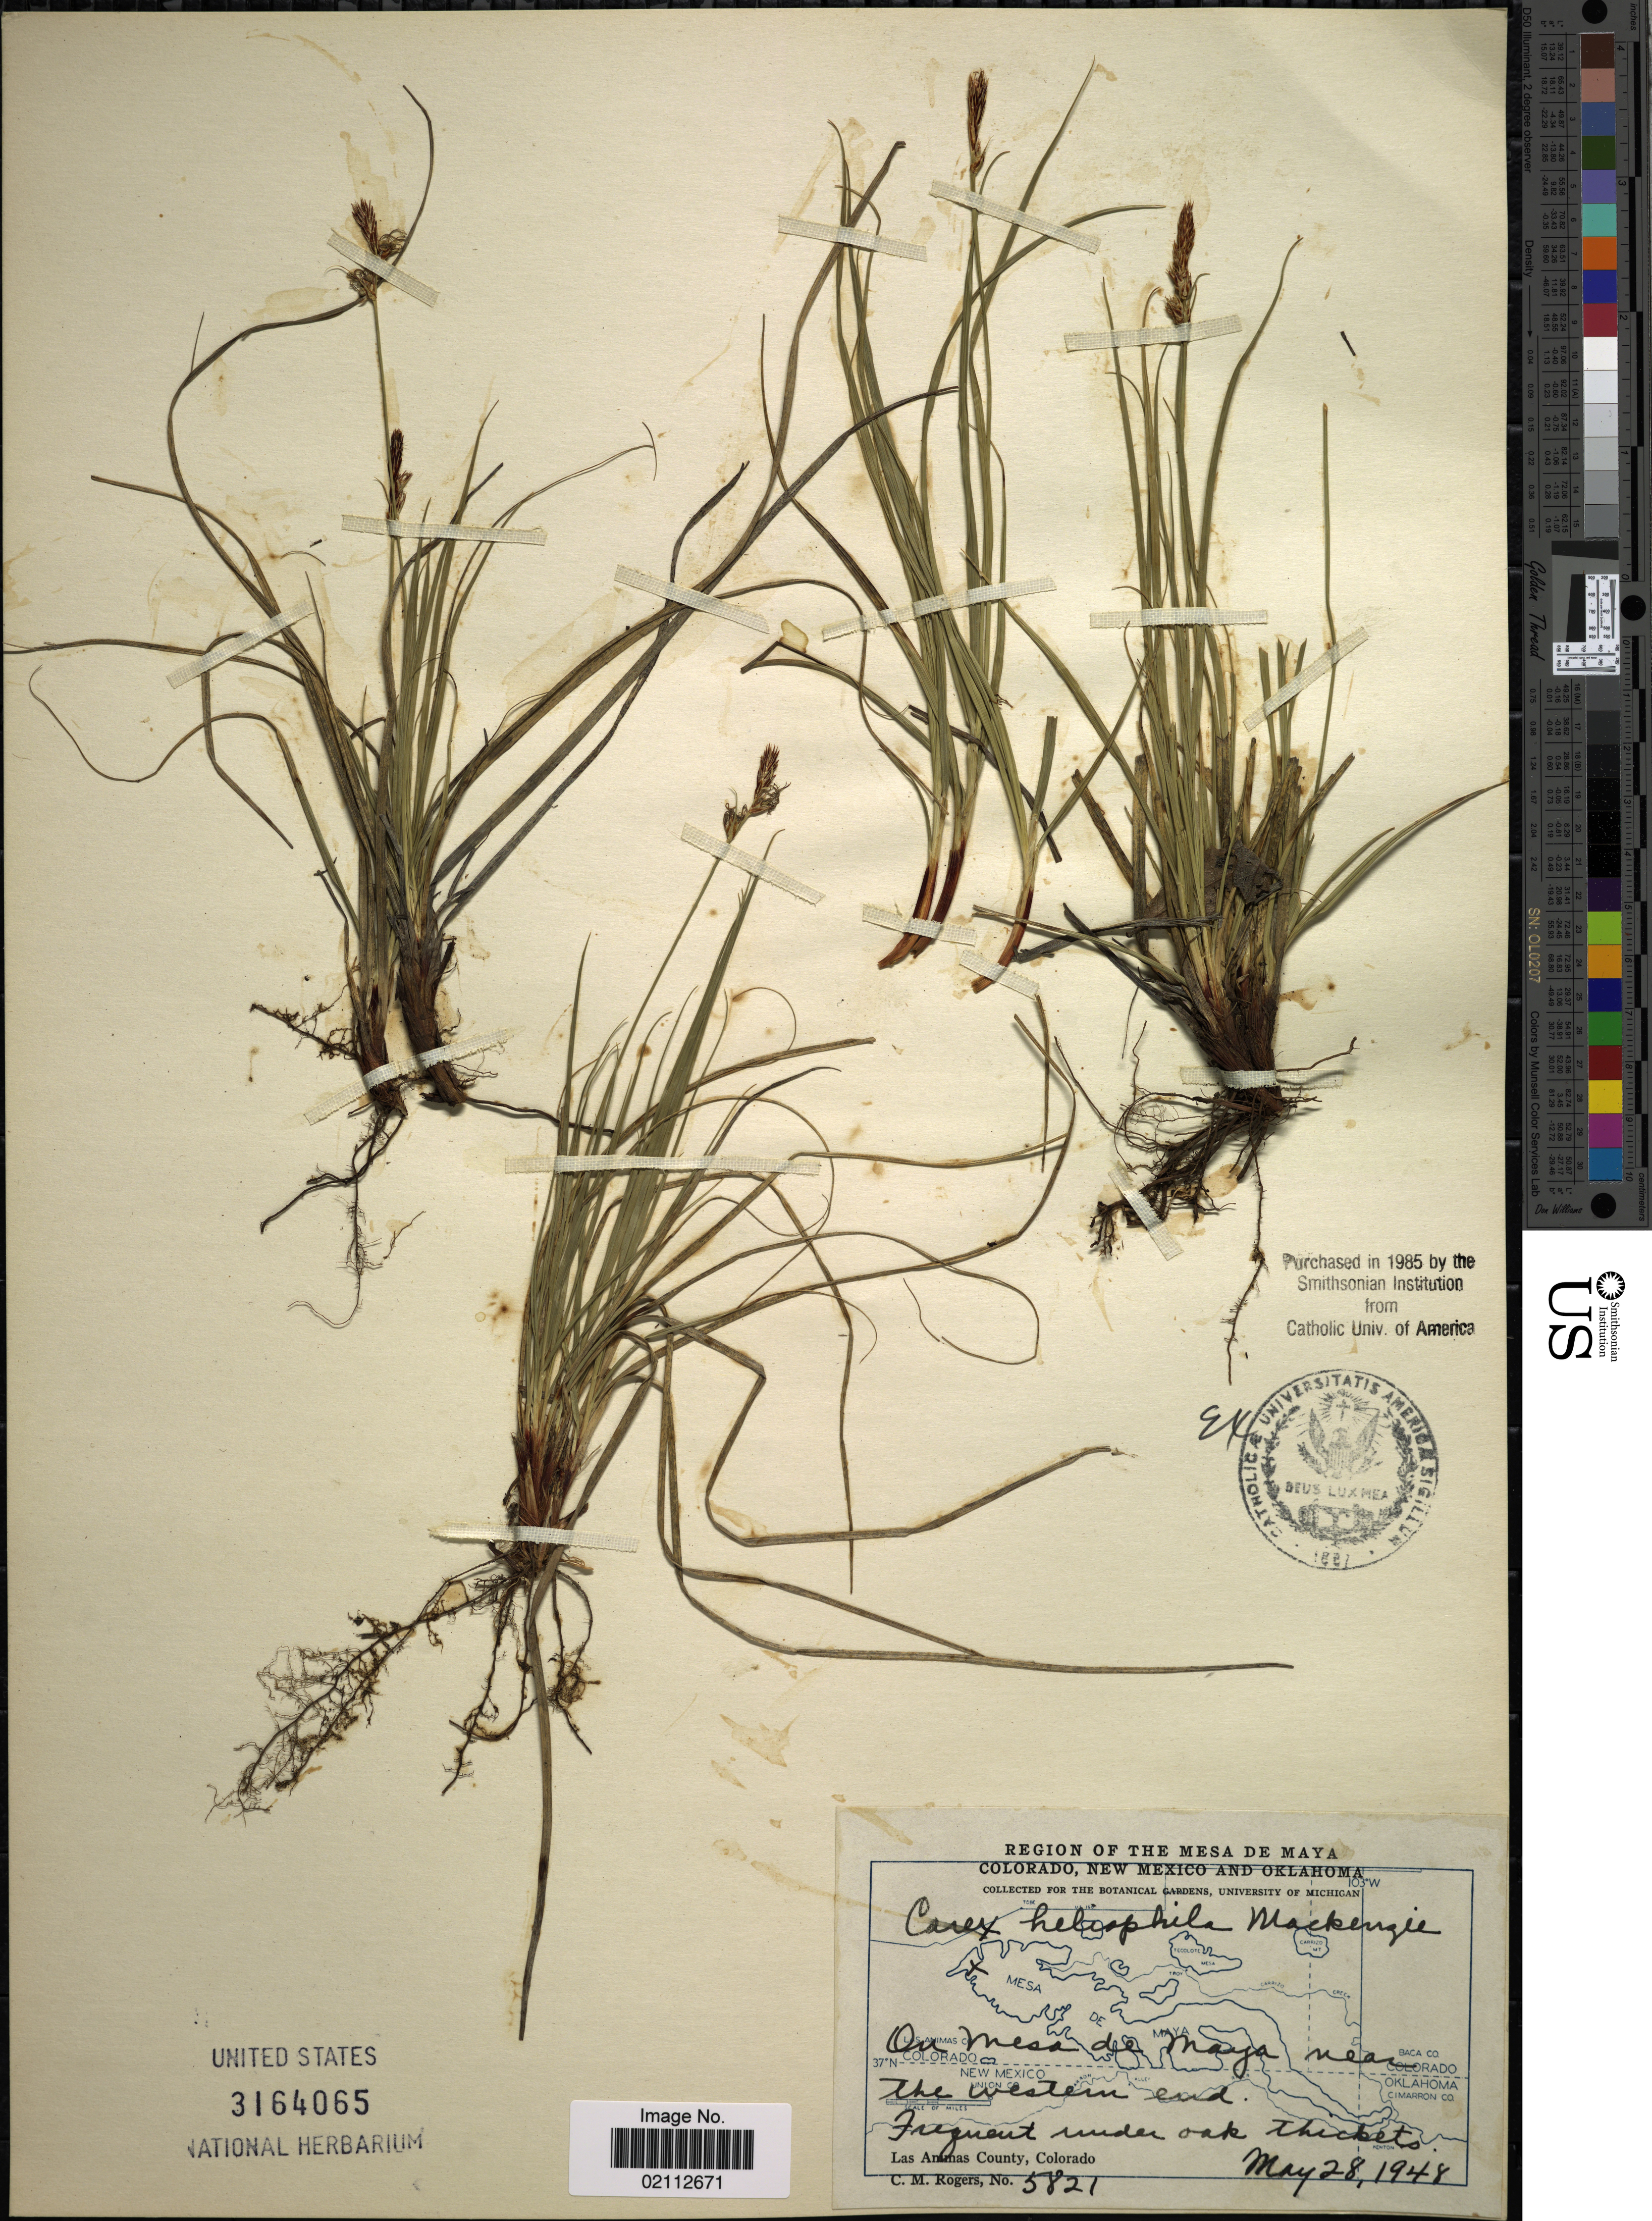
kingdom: Plantae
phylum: Tracheophyta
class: Liliopsida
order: Poales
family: Cyperaceae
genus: Carex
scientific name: Carex heliophila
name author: Mack.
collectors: C. M. Rogers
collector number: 5821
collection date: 1948-05-28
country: United States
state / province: Colorado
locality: Region of the Mesa de Maya. On Mesa de Maya near the western end. Las Animas County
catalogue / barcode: US 3164065